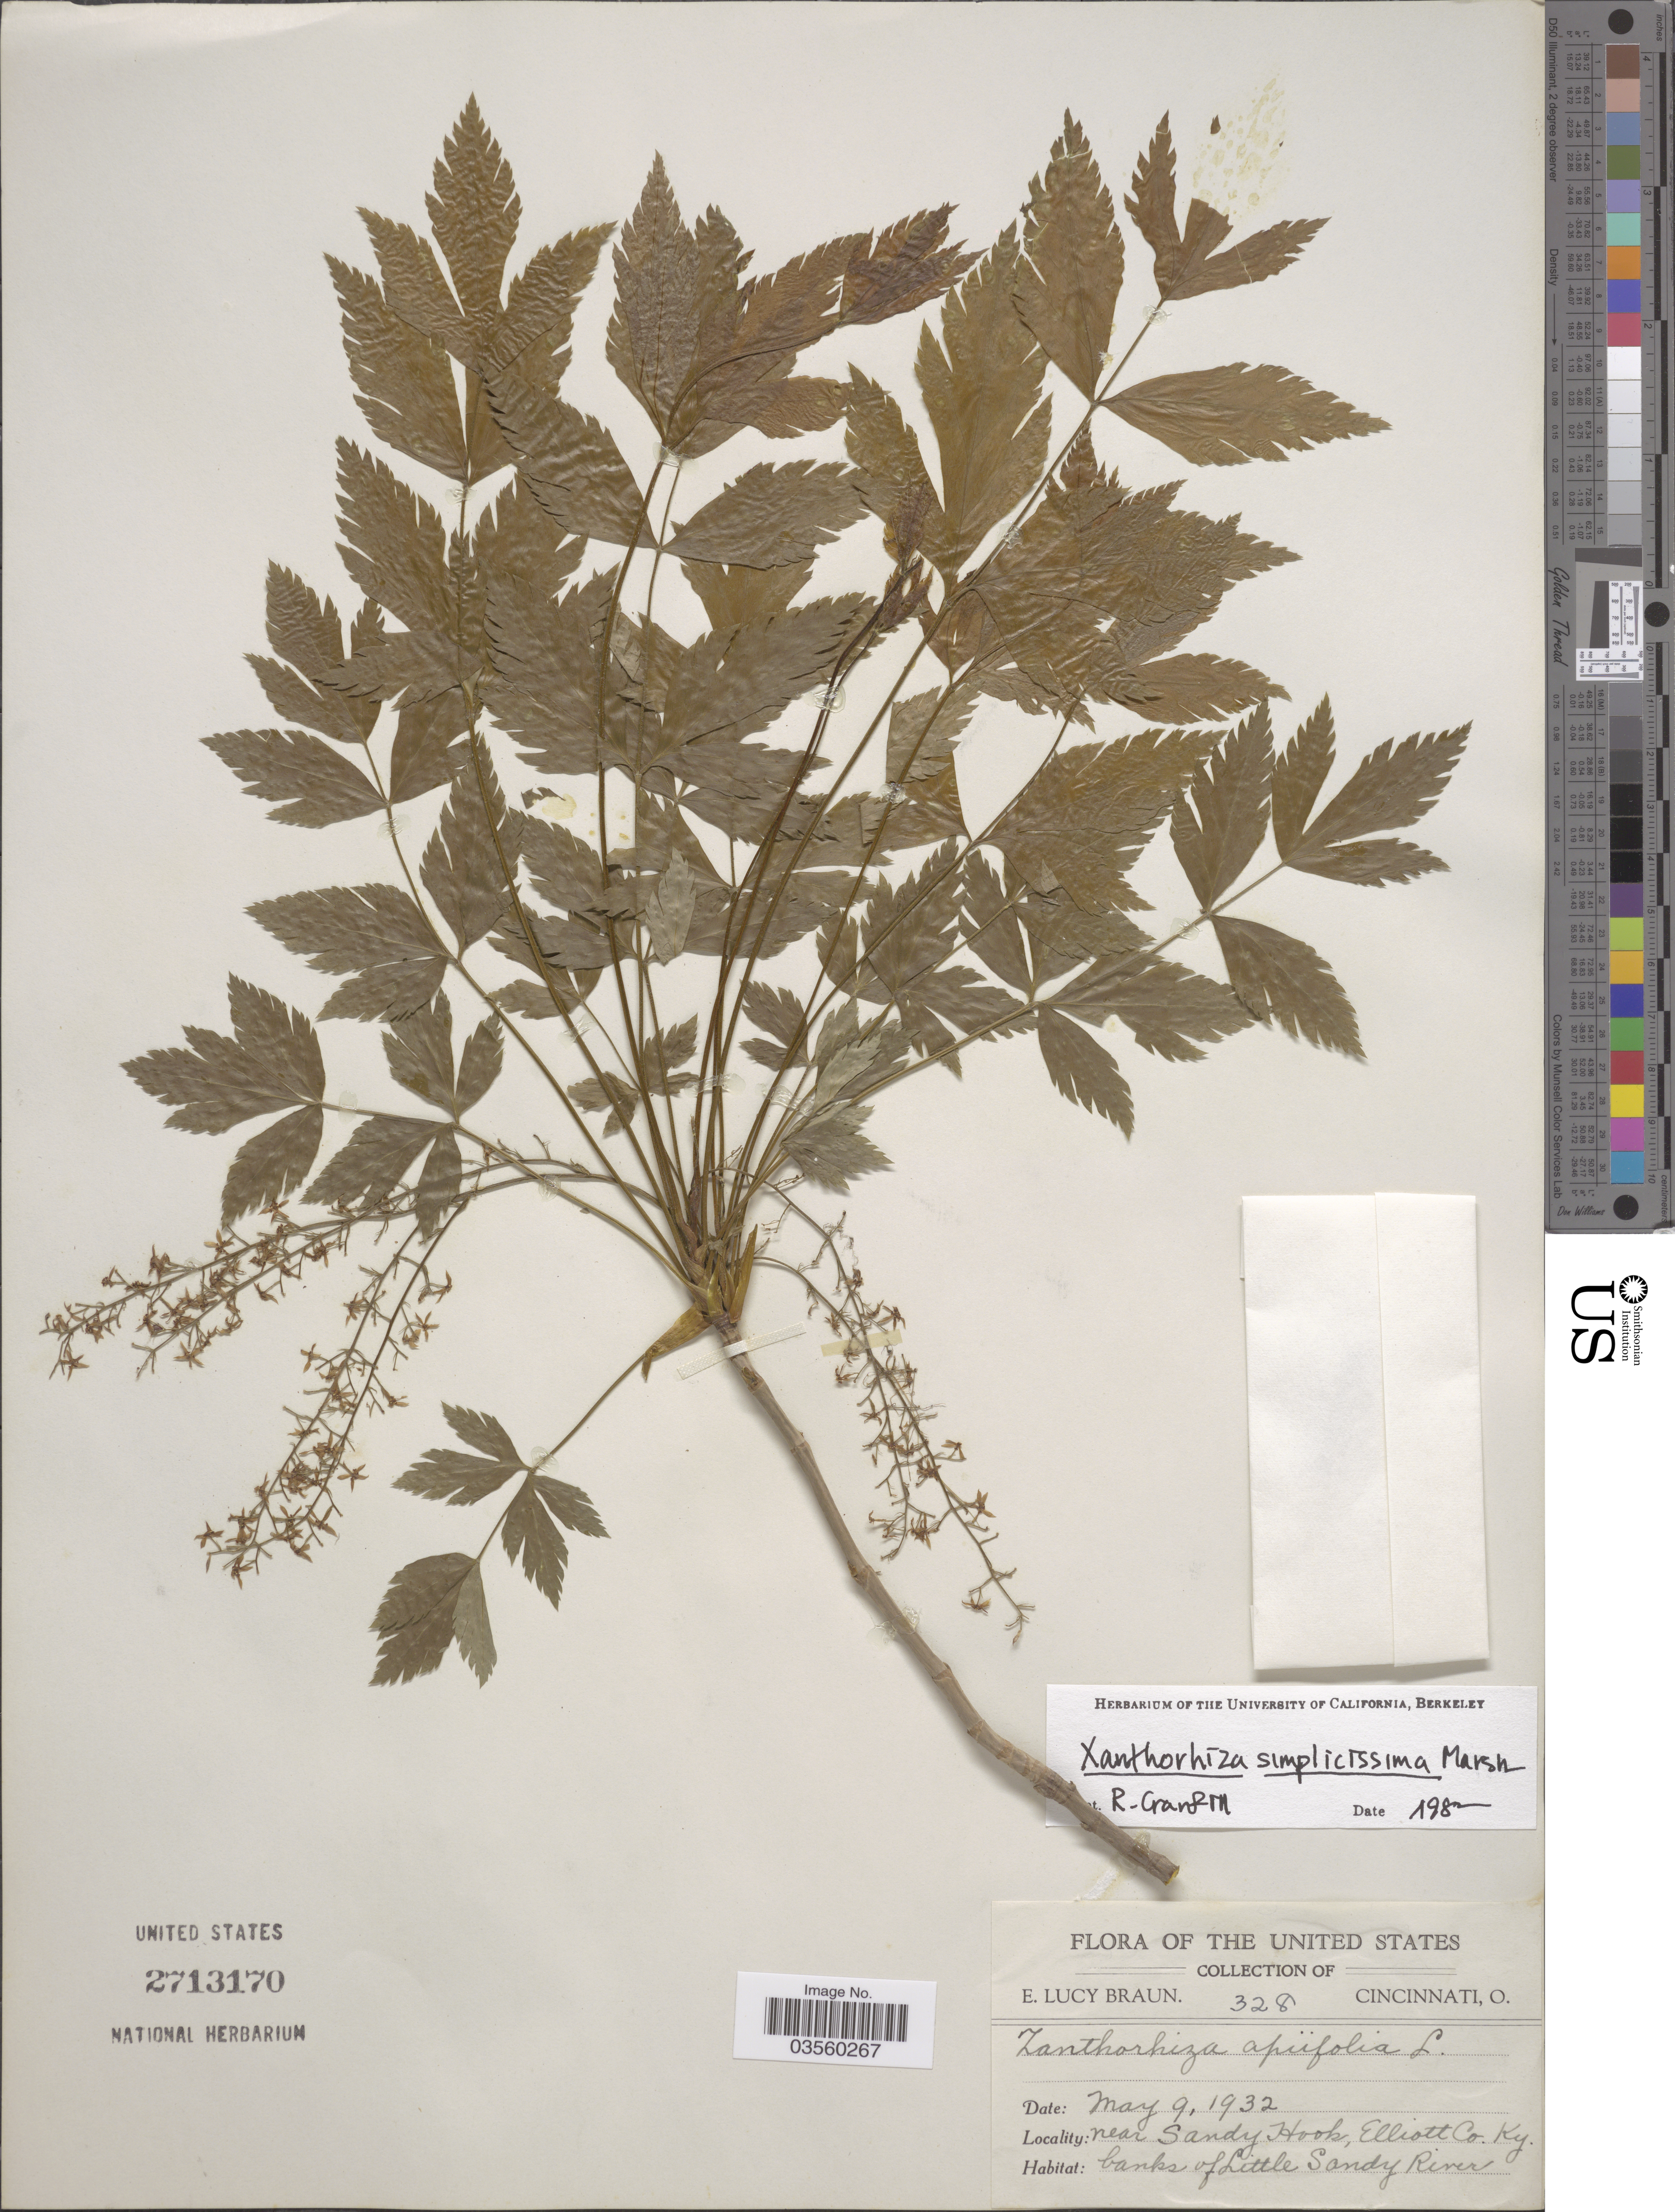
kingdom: Plantae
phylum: Tracheophyta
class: Magnoliopsida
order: Ranunculales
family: Ranunculaceae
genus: Xanthorhiza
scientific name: Xanthorhiza apiifolia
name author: L'Hér.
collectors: E. L. Braun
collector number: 328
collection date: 1932-05-09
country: United States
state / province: Kentucky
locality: Near Sandy Hook, Elliott Co. Banks of Little Sandy River.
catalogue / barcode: US 2713170